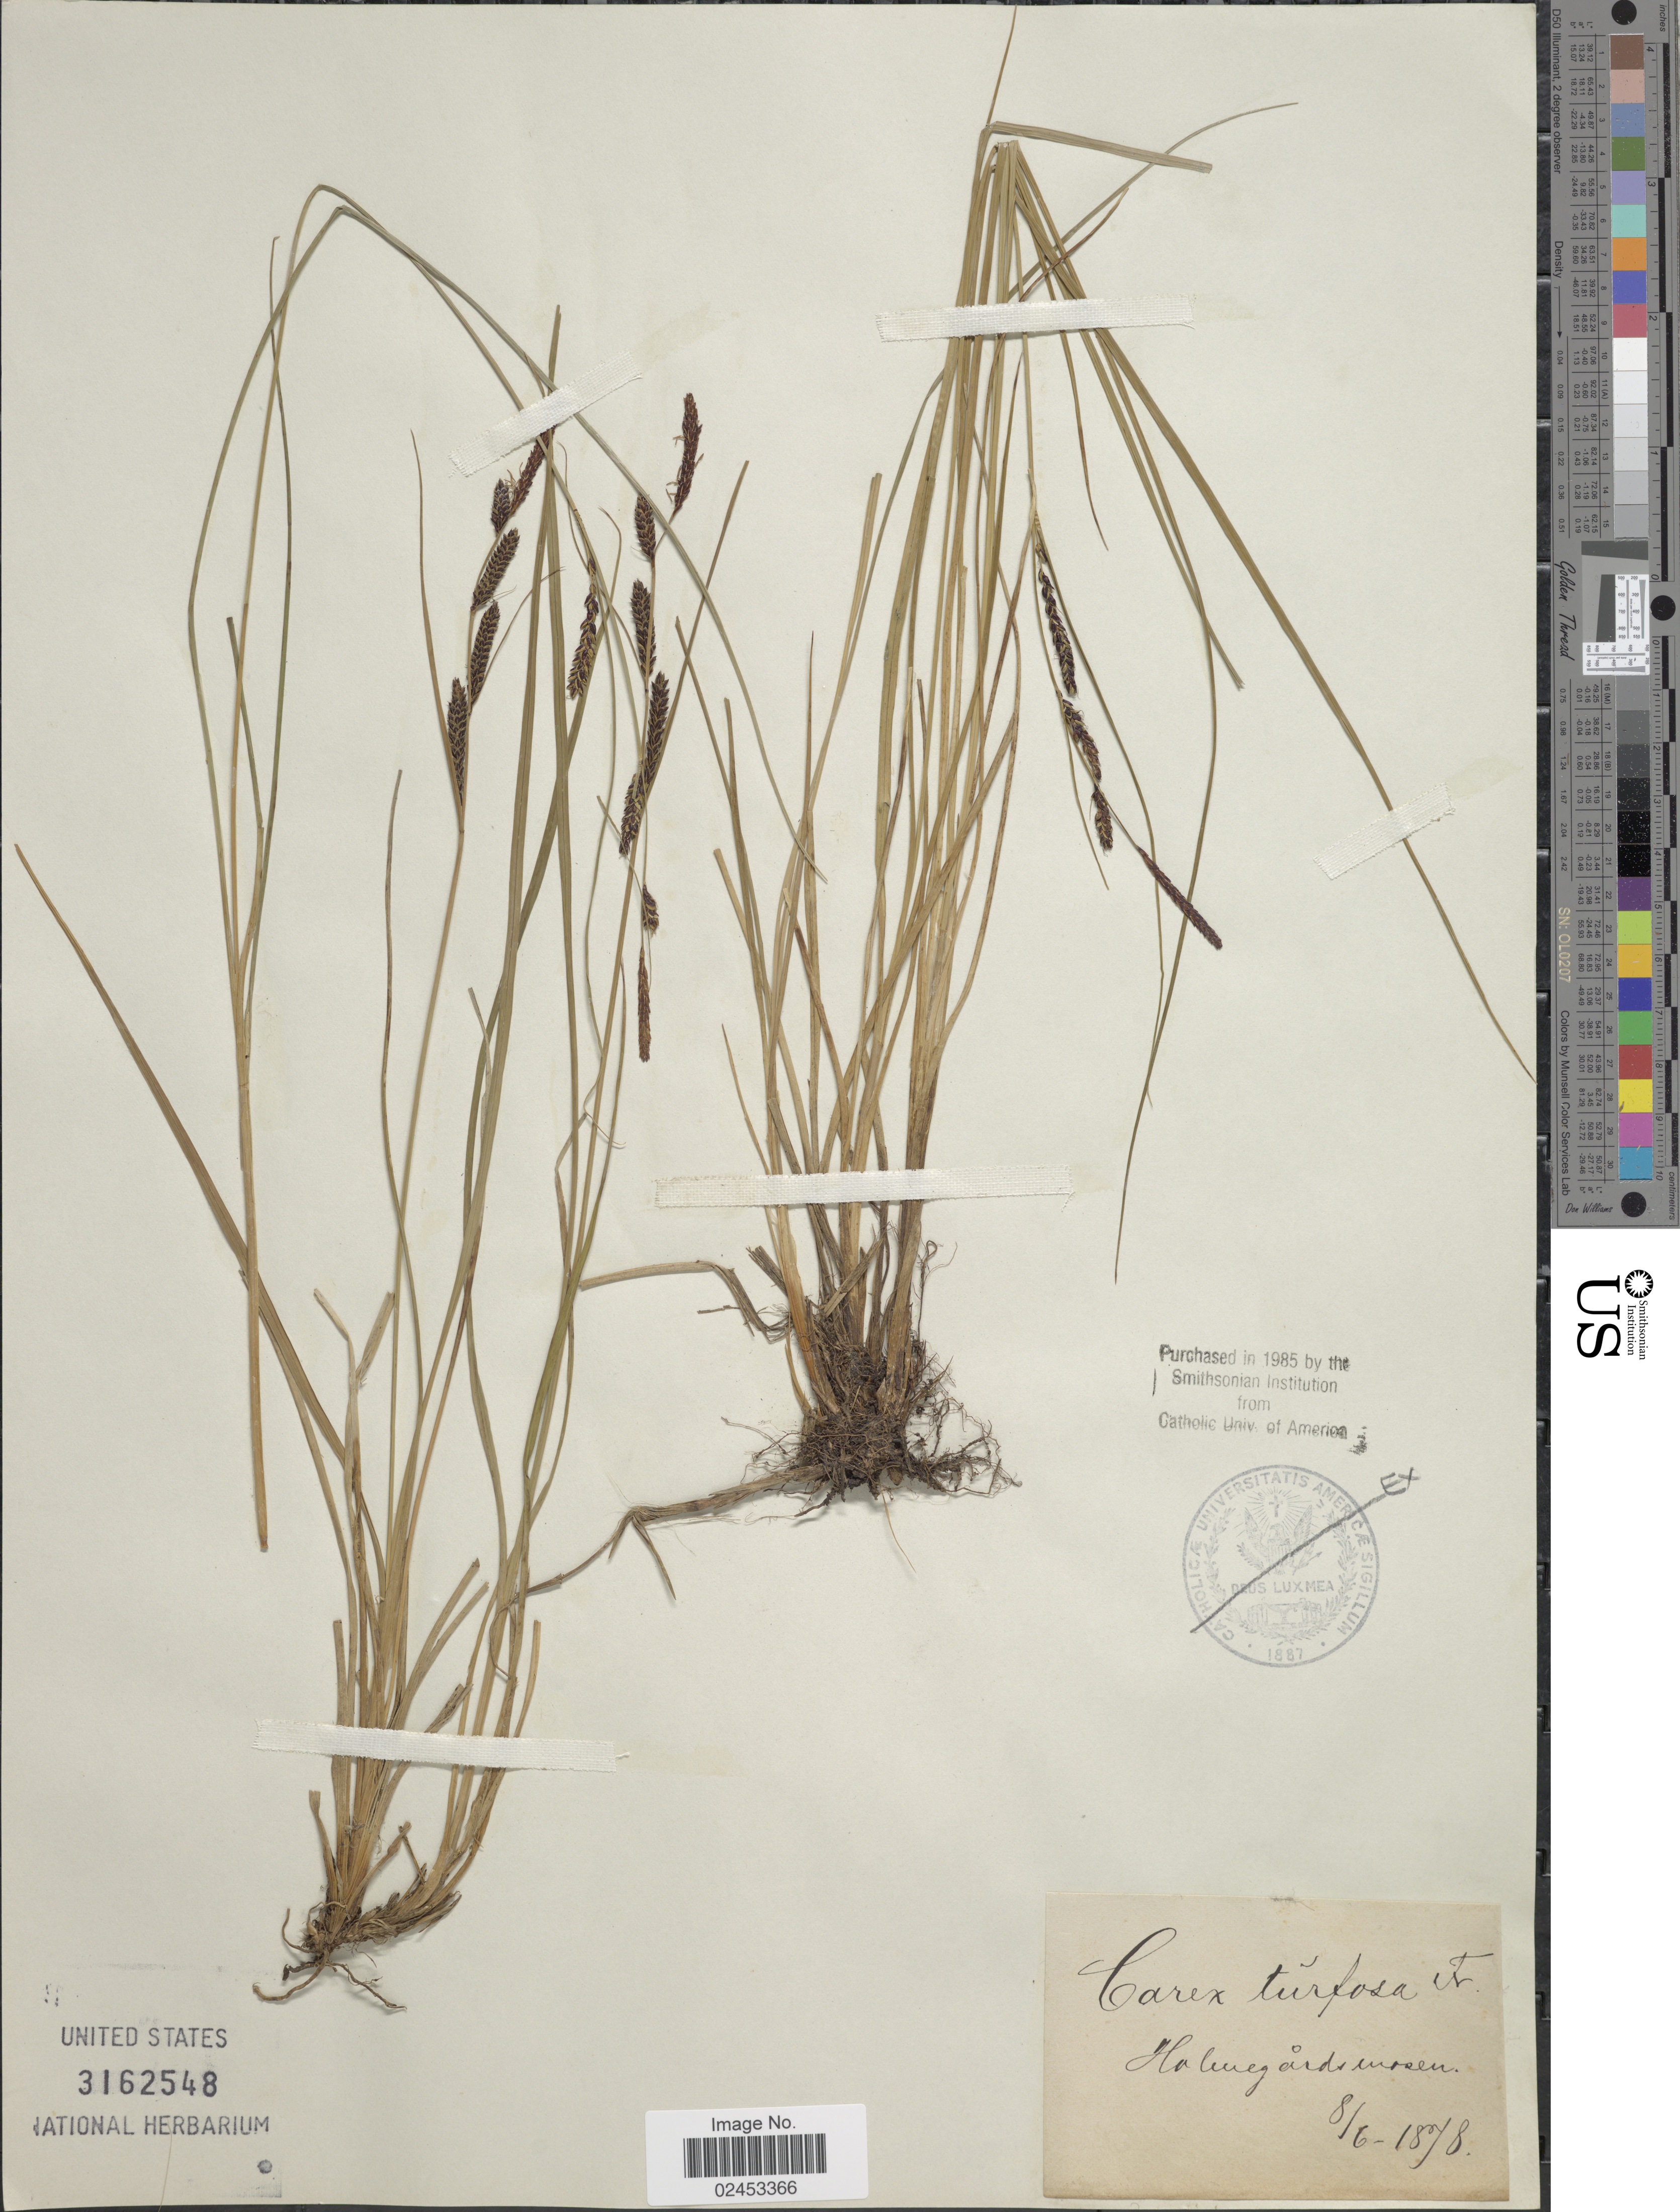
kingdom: Plantae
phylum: Tracheophyta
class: Liliopsida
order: Poales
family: Cyperaceae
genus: Carex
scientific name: Carex x turfosa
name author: Fr.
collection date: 1878-06-08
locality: Holnegårdsenosen [interpreted]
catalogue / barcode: US 3162548